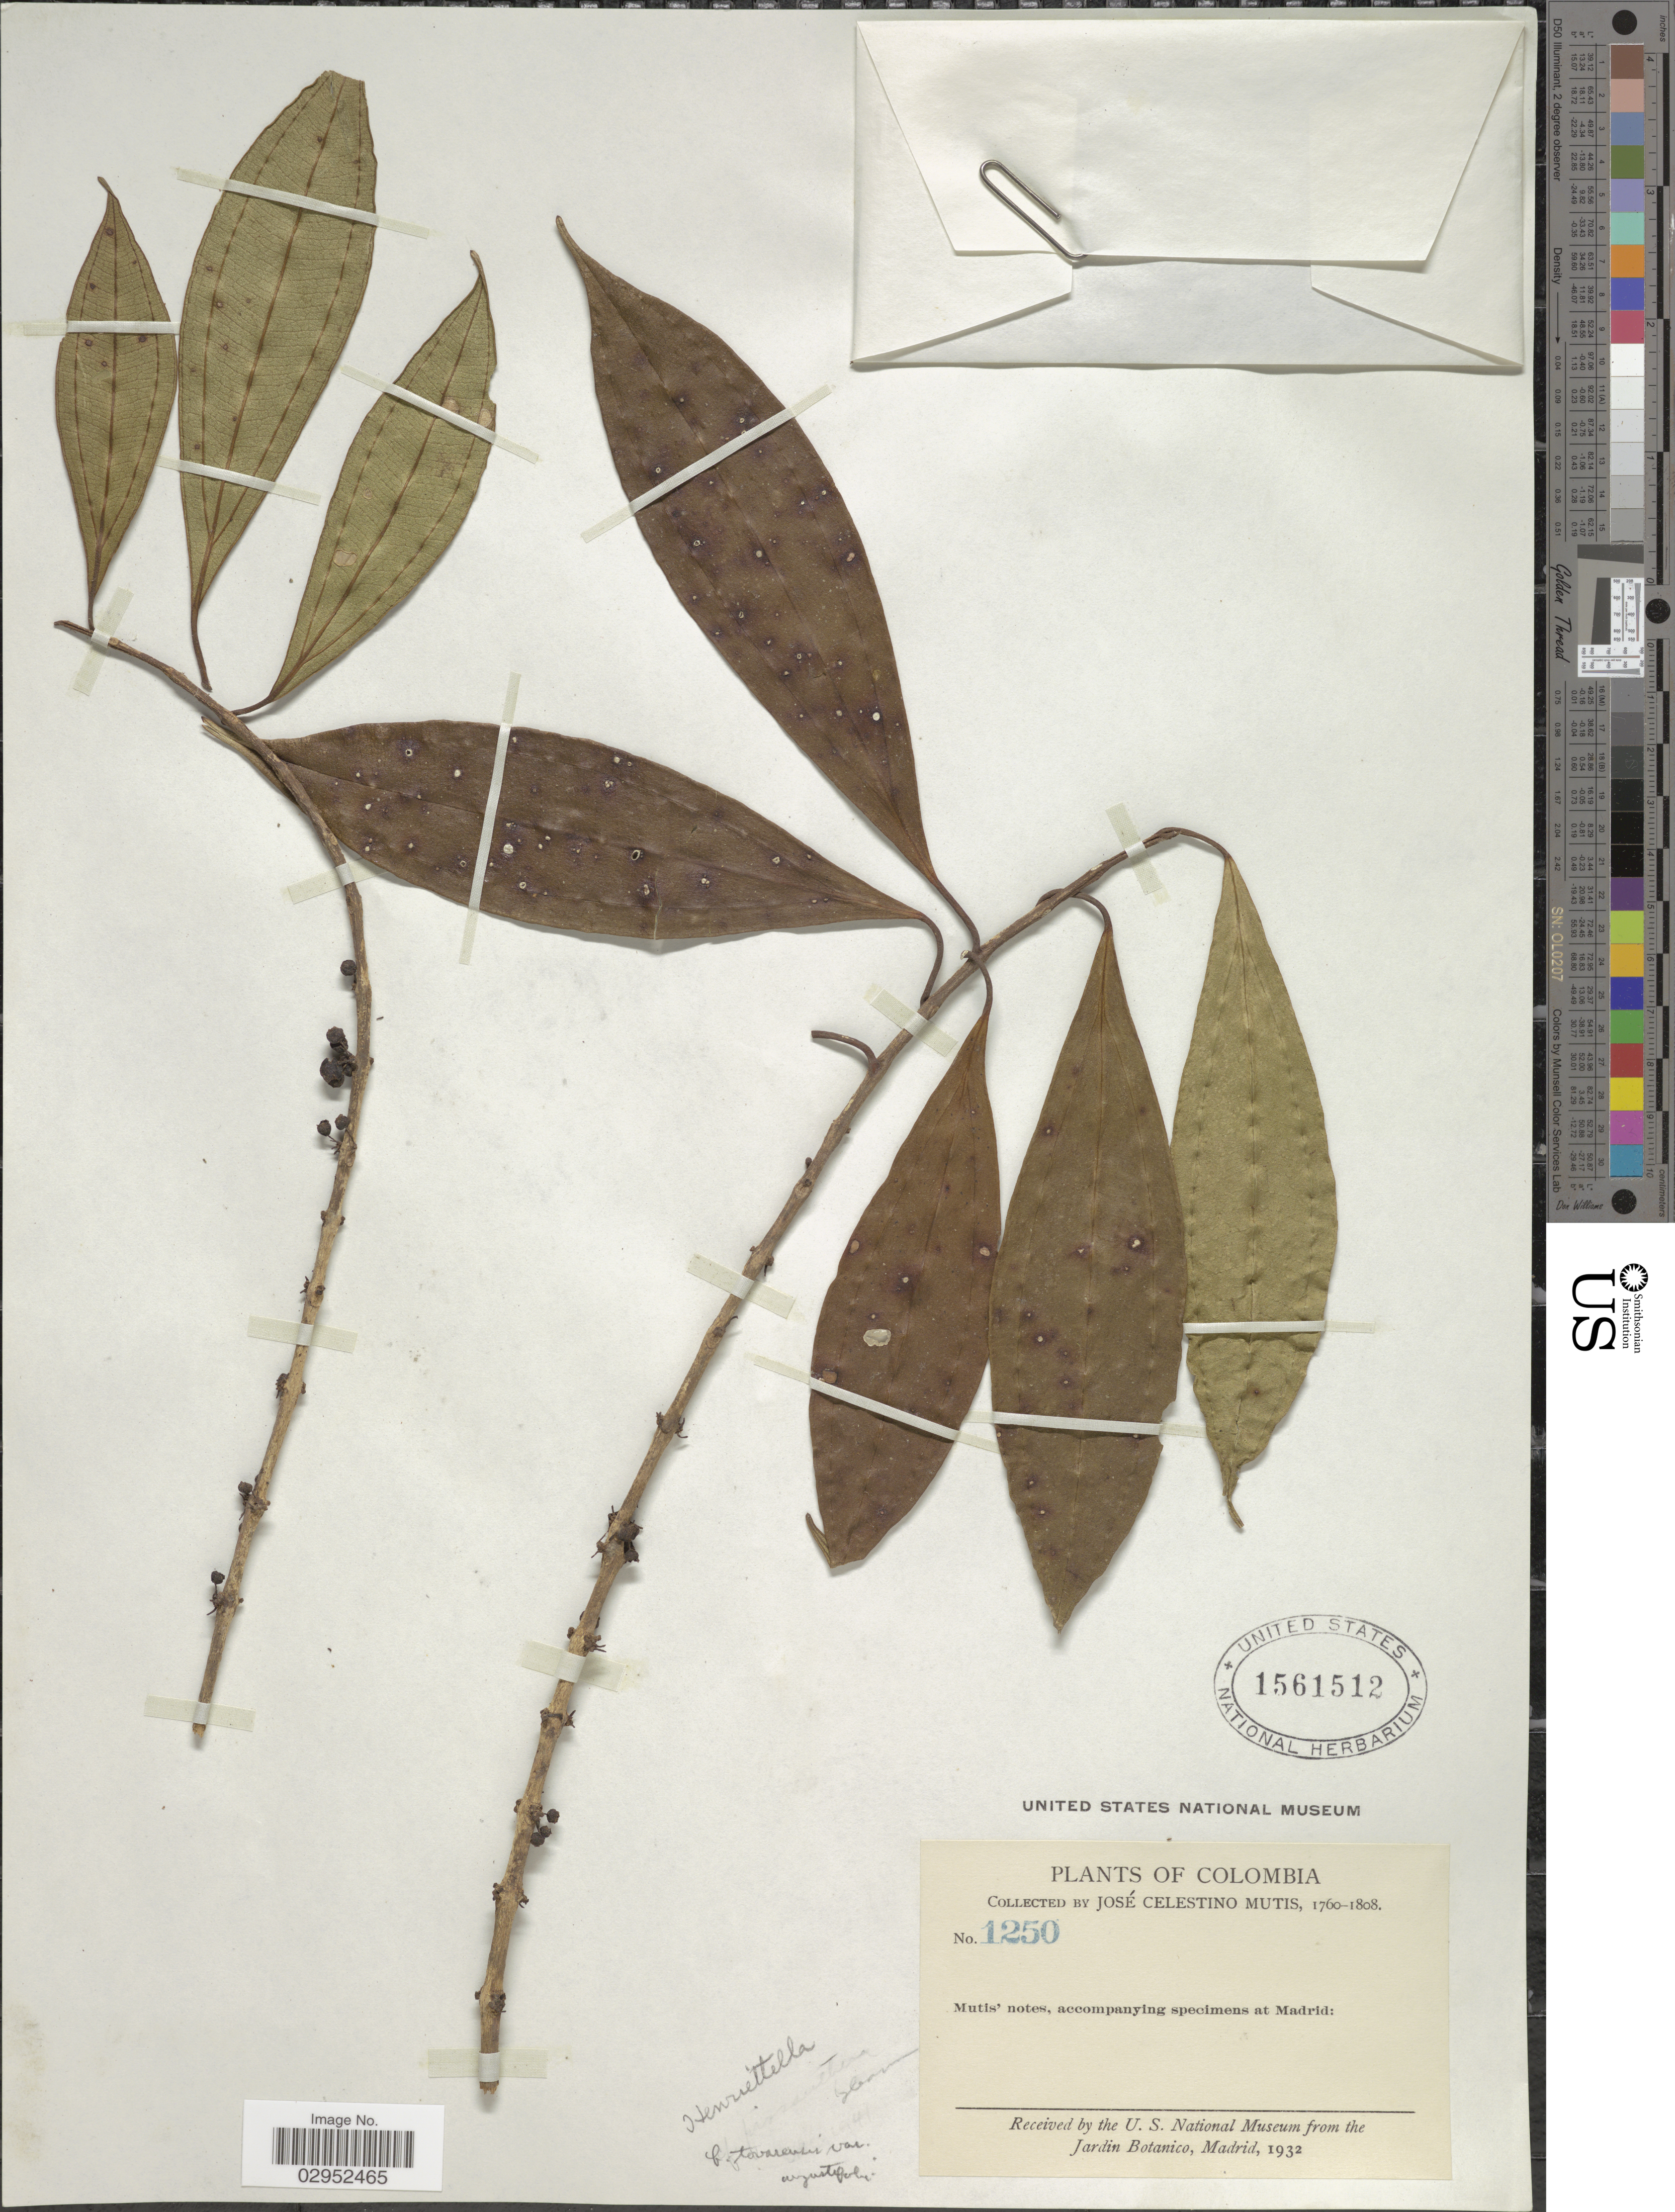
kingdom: Plantae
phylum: Tracheophyta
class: Magnoliopsida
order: Myrtales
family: Melastomataceae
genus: Henriettea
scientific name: Henriettea sp.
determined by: Strong, Mark T., (BOT), Smithsonian Institution - National Museum of Natural History (UNITED STATES)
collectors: J. C. B. Mutis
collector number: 1250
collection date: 1760/1808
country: Colombia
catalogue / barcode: US 1561512